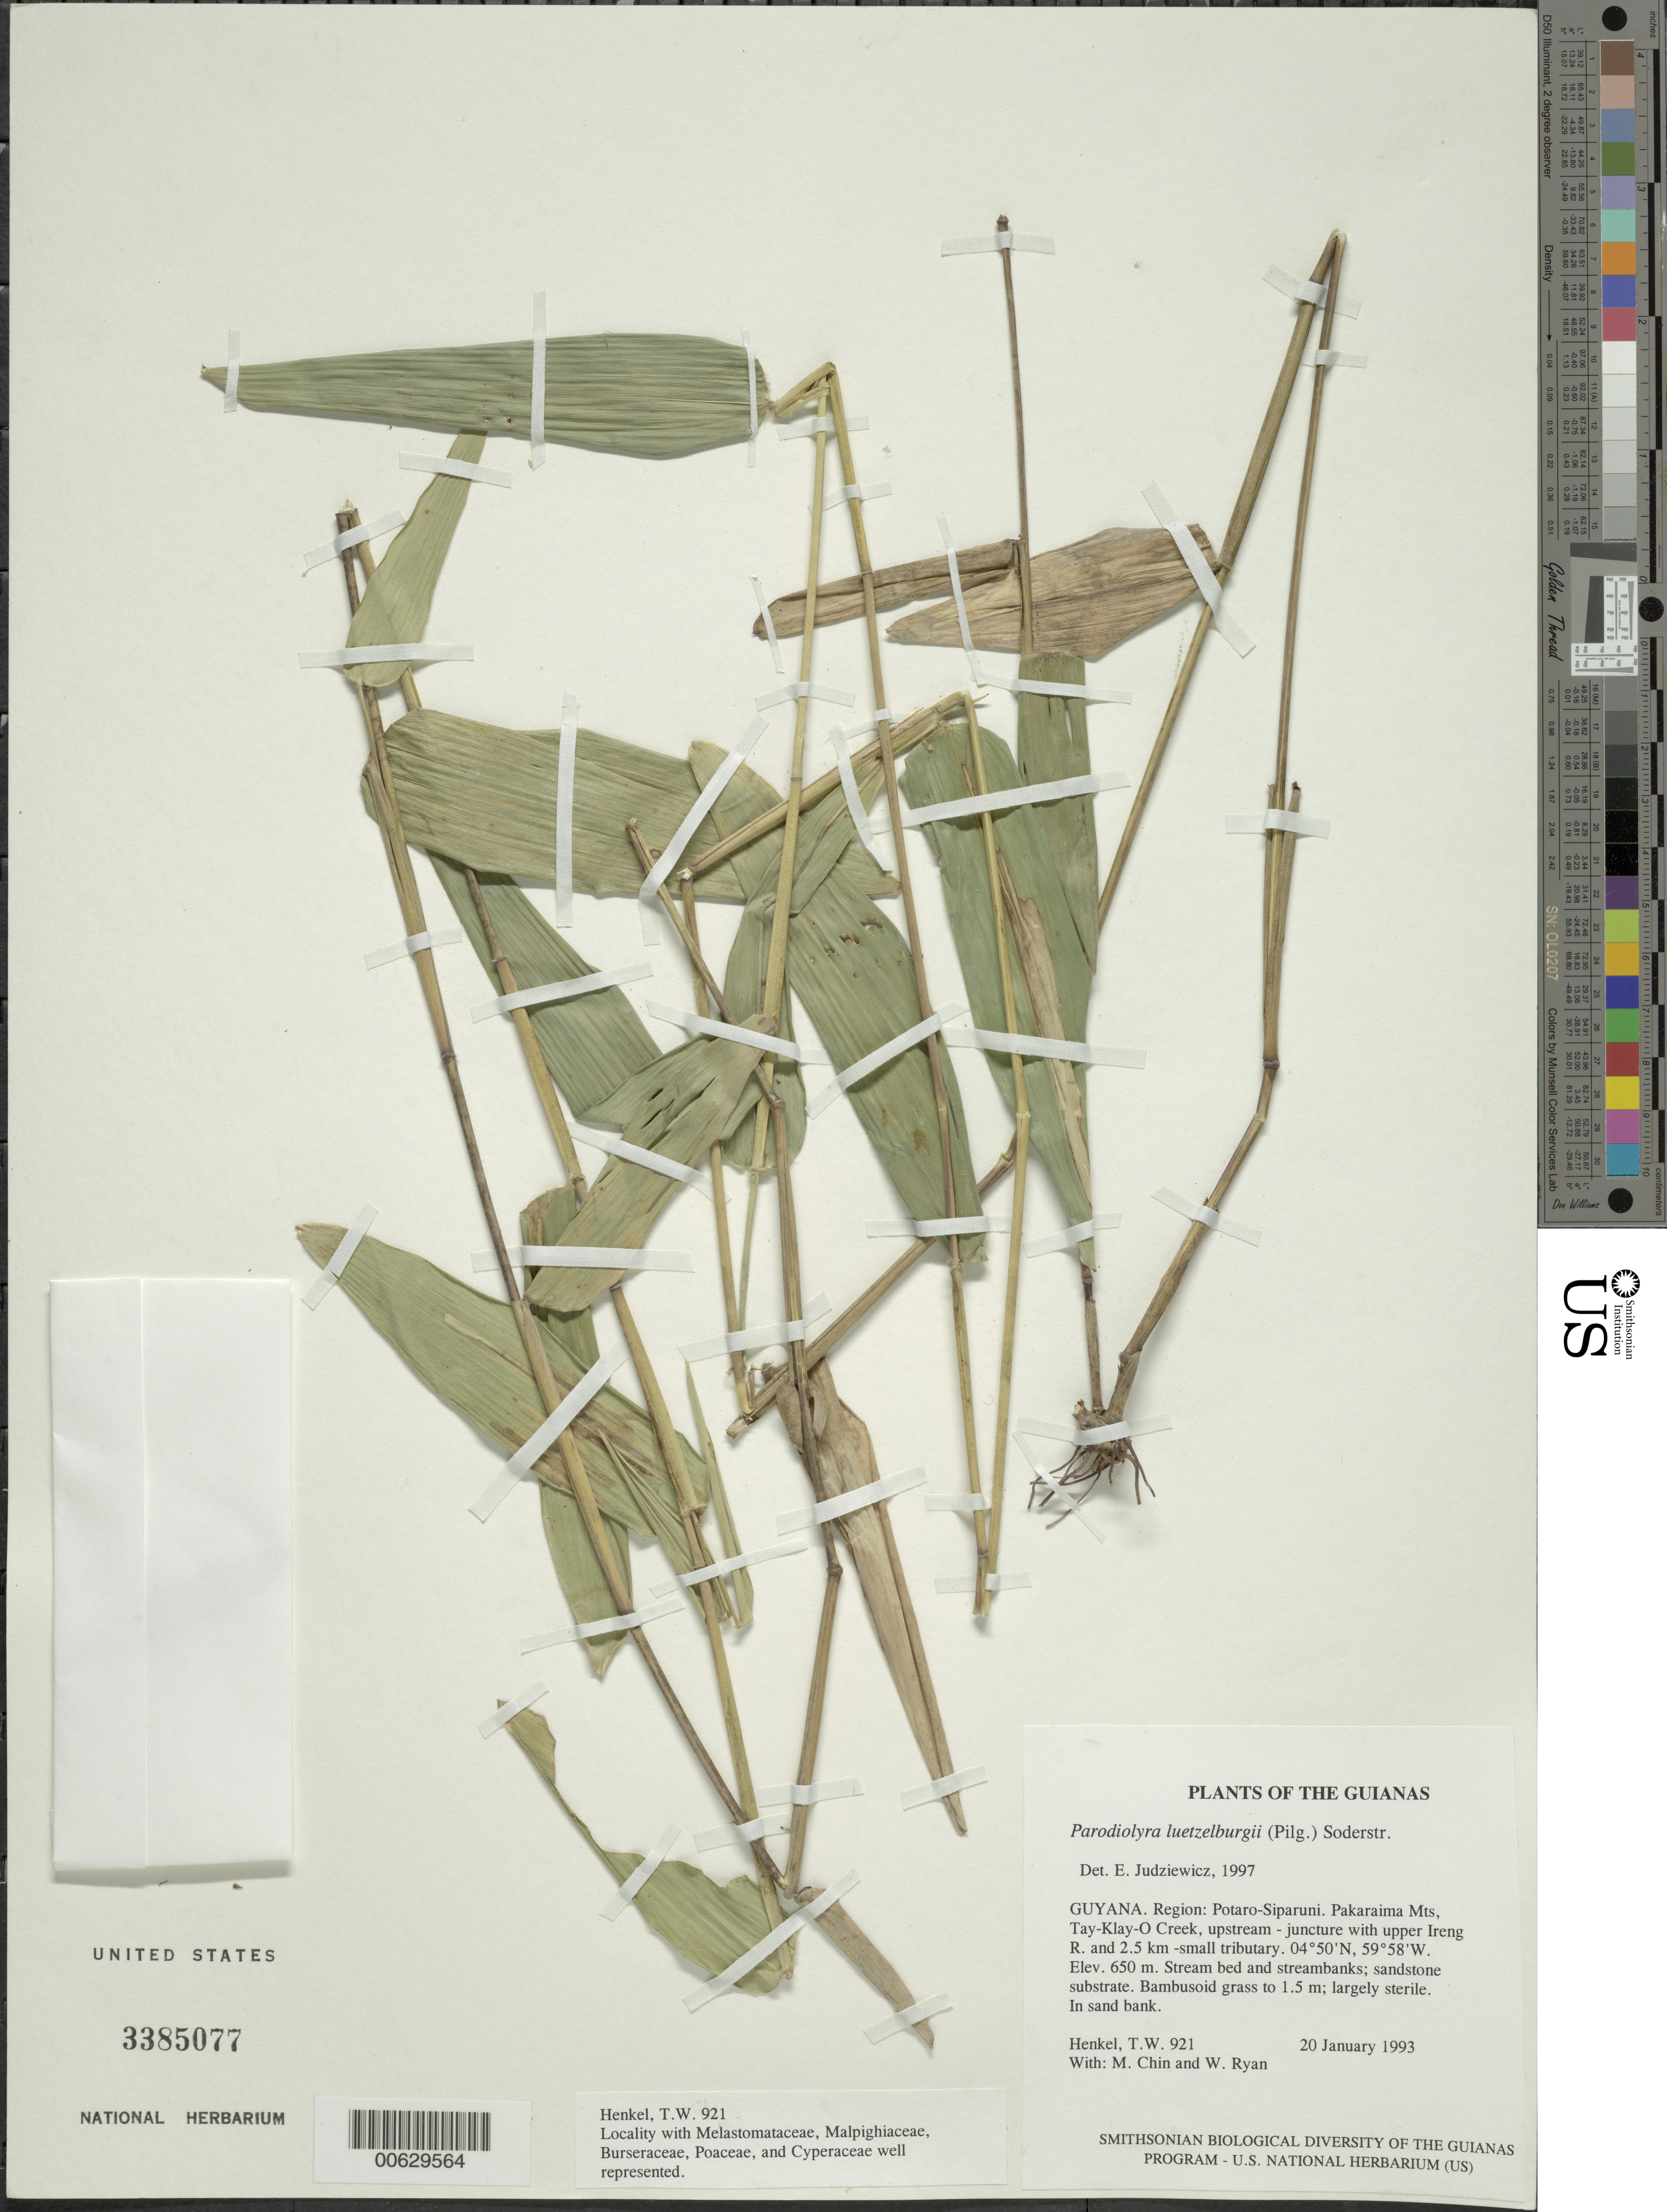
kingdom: Plantae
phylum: Tracheophyta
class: Liliopsida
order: Poales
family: Poaceae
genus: Parodiolyra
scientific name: Parodiolyra luetzelburgii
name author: (Pilg.) Soderstr. & Zuloaga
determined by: Judziewicz, E. J.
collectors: T. Henkel, M. Chin & W. Ryan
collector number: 921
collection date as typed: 20 January 1993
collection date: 1993-01-20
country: Guyana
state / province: Potaro-Siparuni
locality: Pakaraima Mts, Tay-Klay-O Creek, upstream - juncture with upper Ireng R. and 2.5 km -small tributary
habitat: Stream bed and streambanks; sandstone substrate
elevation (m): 650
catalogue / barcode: US 3385077